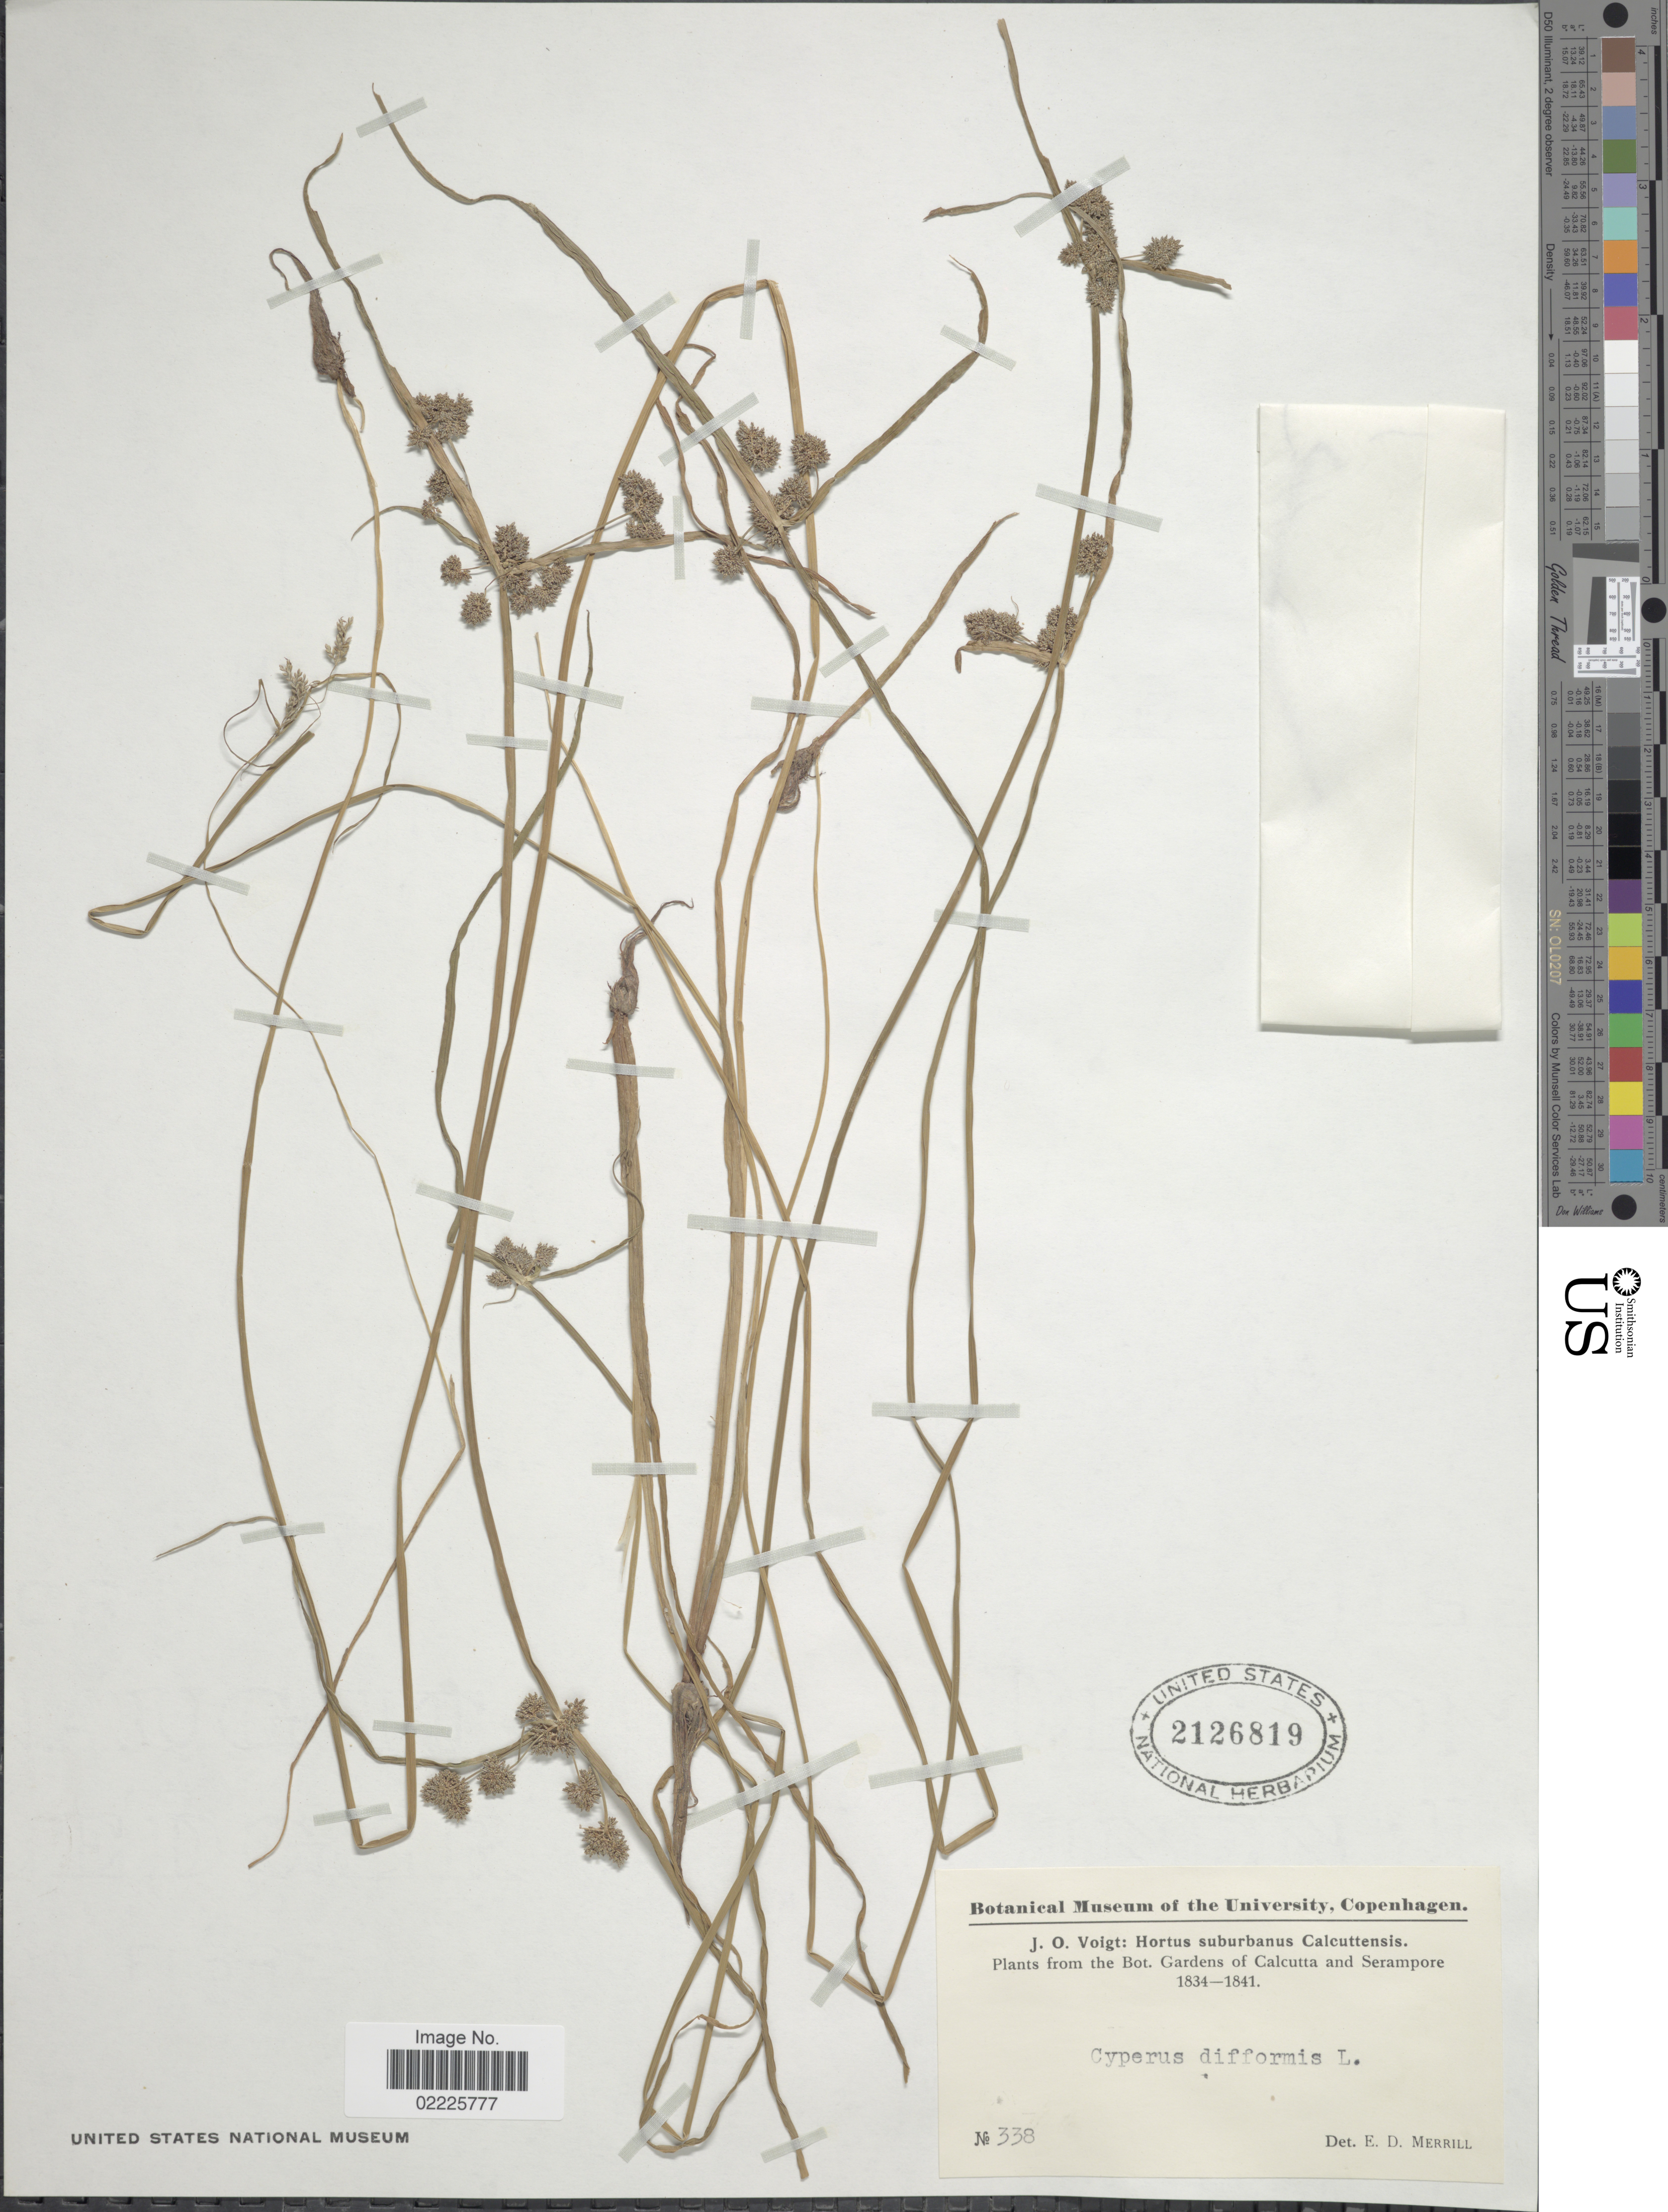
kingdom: Plantae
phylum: Tracheophyta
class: Liliopsida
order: Poales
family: Cyperaceae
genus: Cyperus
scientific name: Cyperus difformis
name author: L.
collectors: J. O. Voigt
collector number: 338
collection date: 1834/1841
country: India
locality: The Bot. Gardens of Calcutta and Serampore.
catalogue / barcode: US 2126819